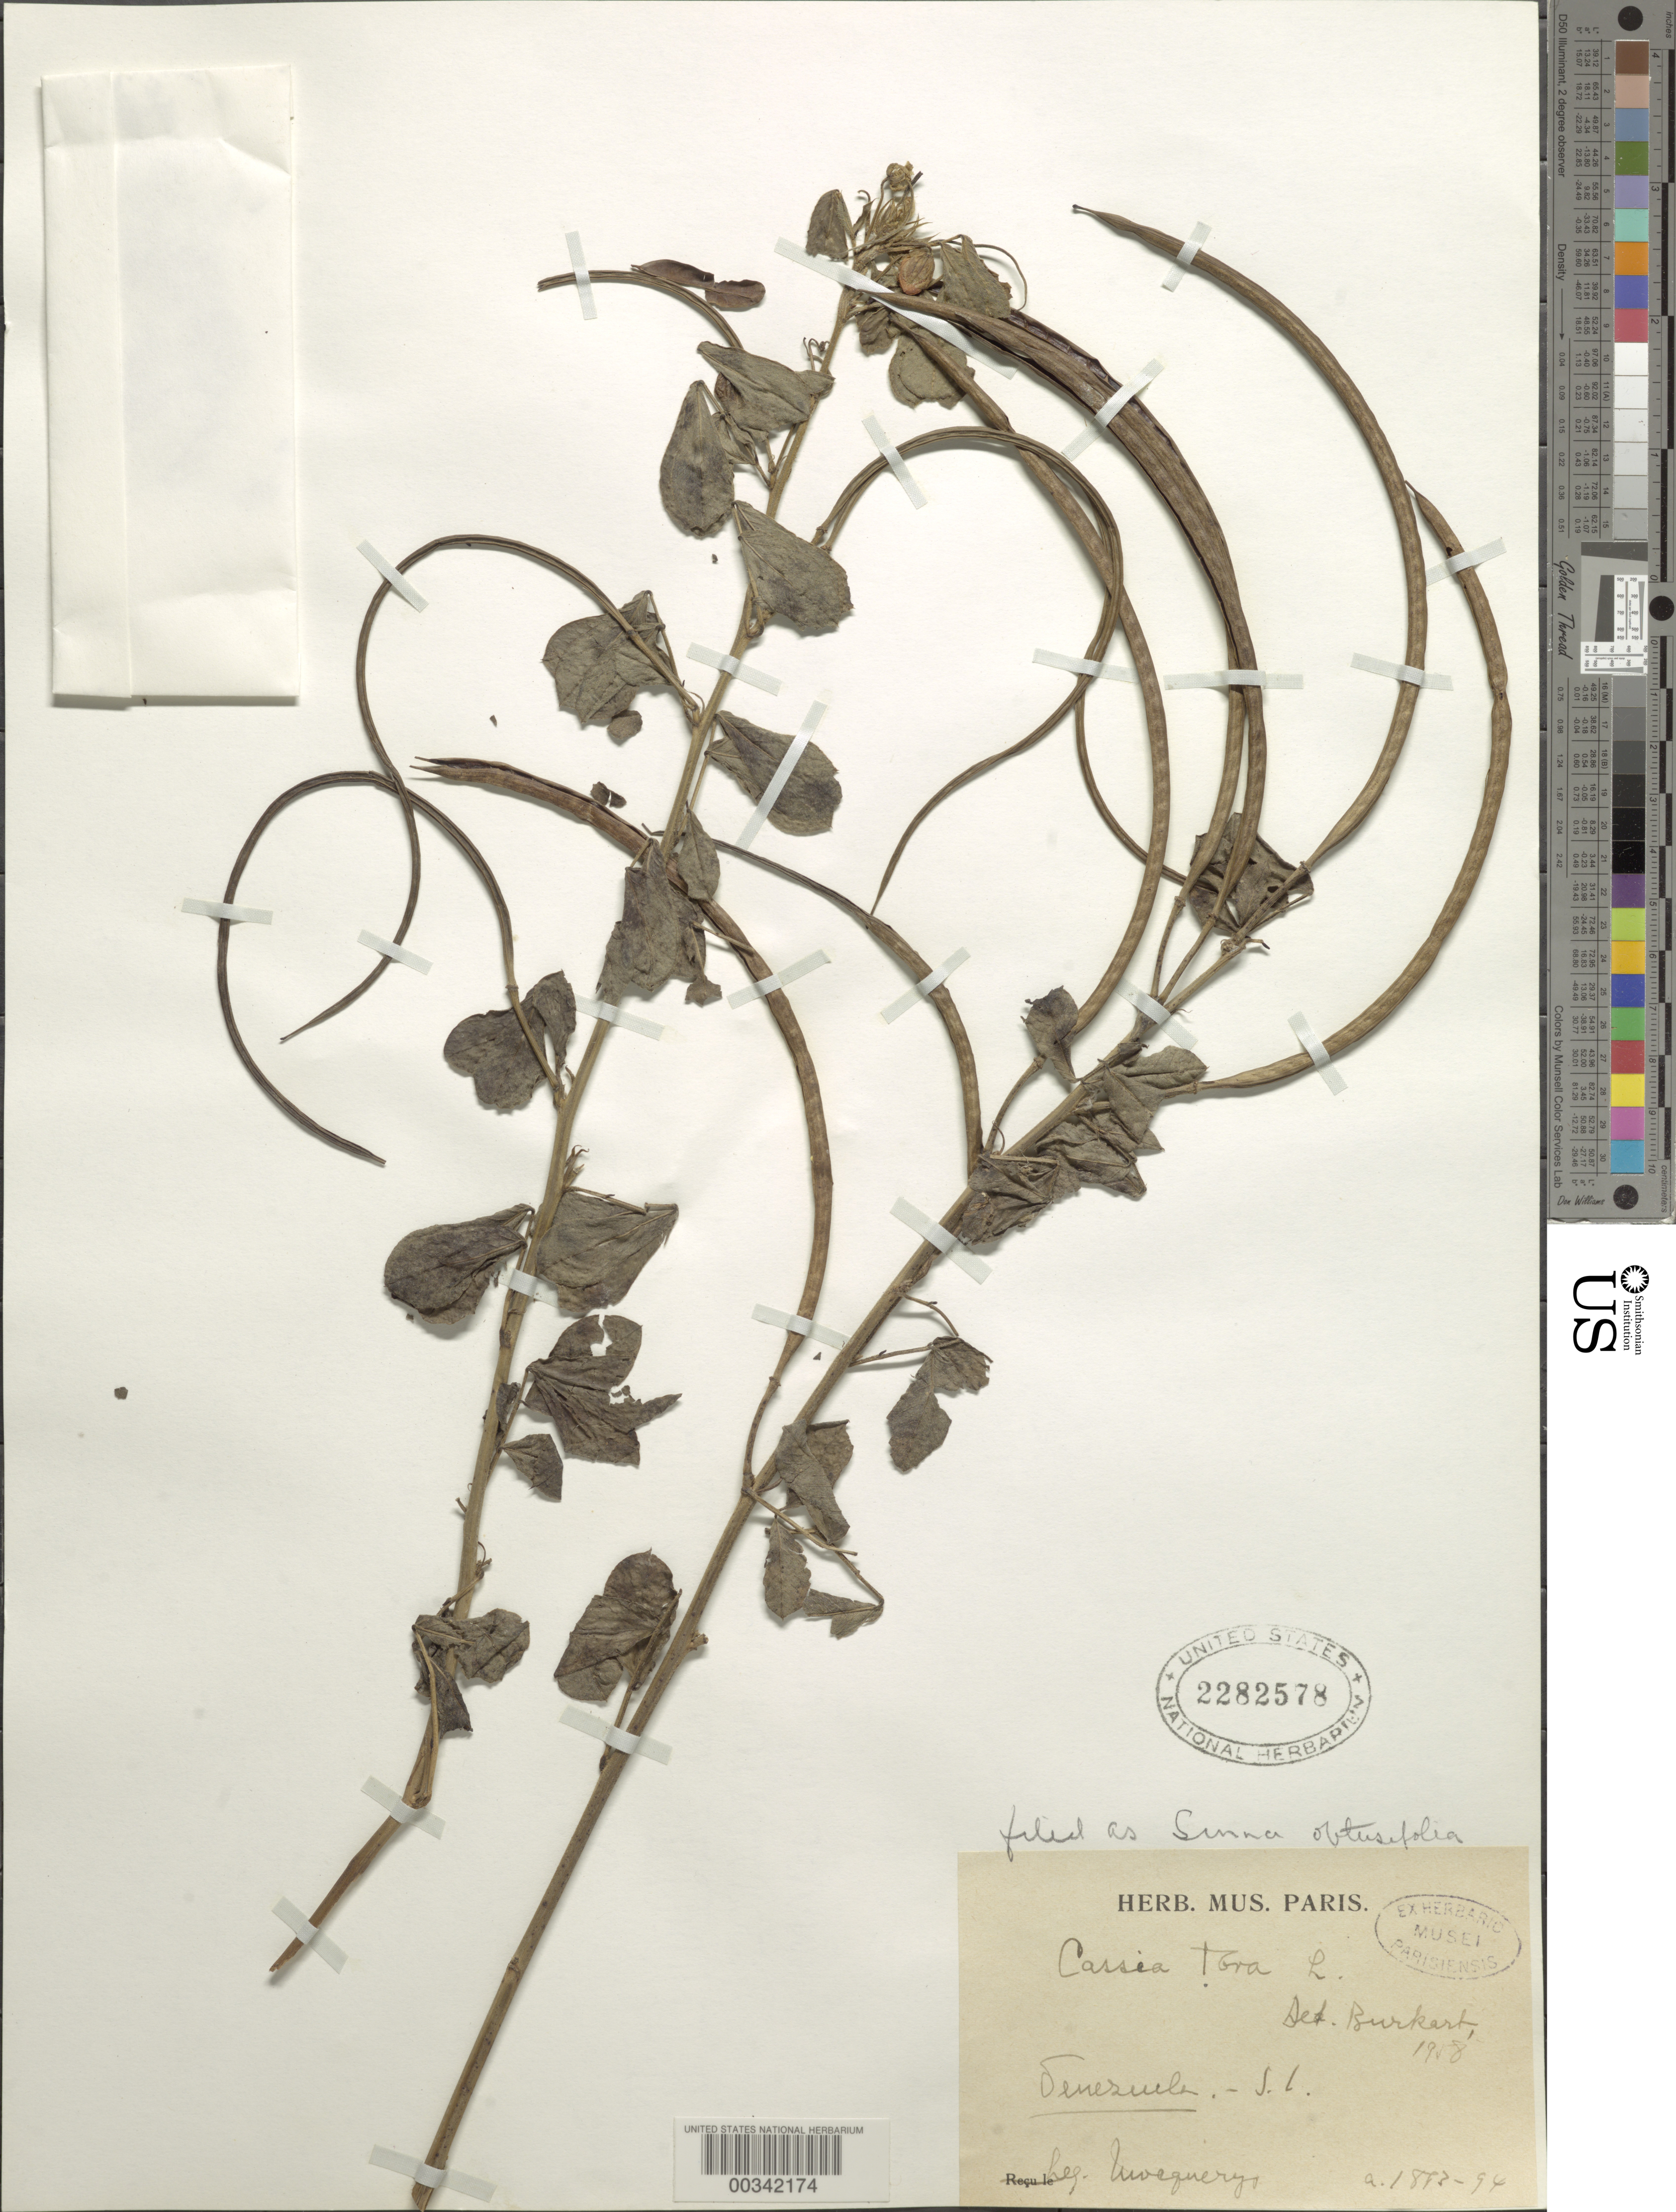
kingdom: Plantae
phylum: Tracheophyta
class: Magnoliopsida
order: Fabales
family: Fabaceae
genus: Senna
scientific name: Senna obtusifolia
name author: (L.) H.S. Irwin & Barneby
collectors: A. Mocquerys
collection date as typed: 1893 to -- -- 1894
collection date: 1893/1894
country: Venezuela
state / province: Mérida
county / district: Libertador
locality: Mérida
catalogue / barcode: US 2282578